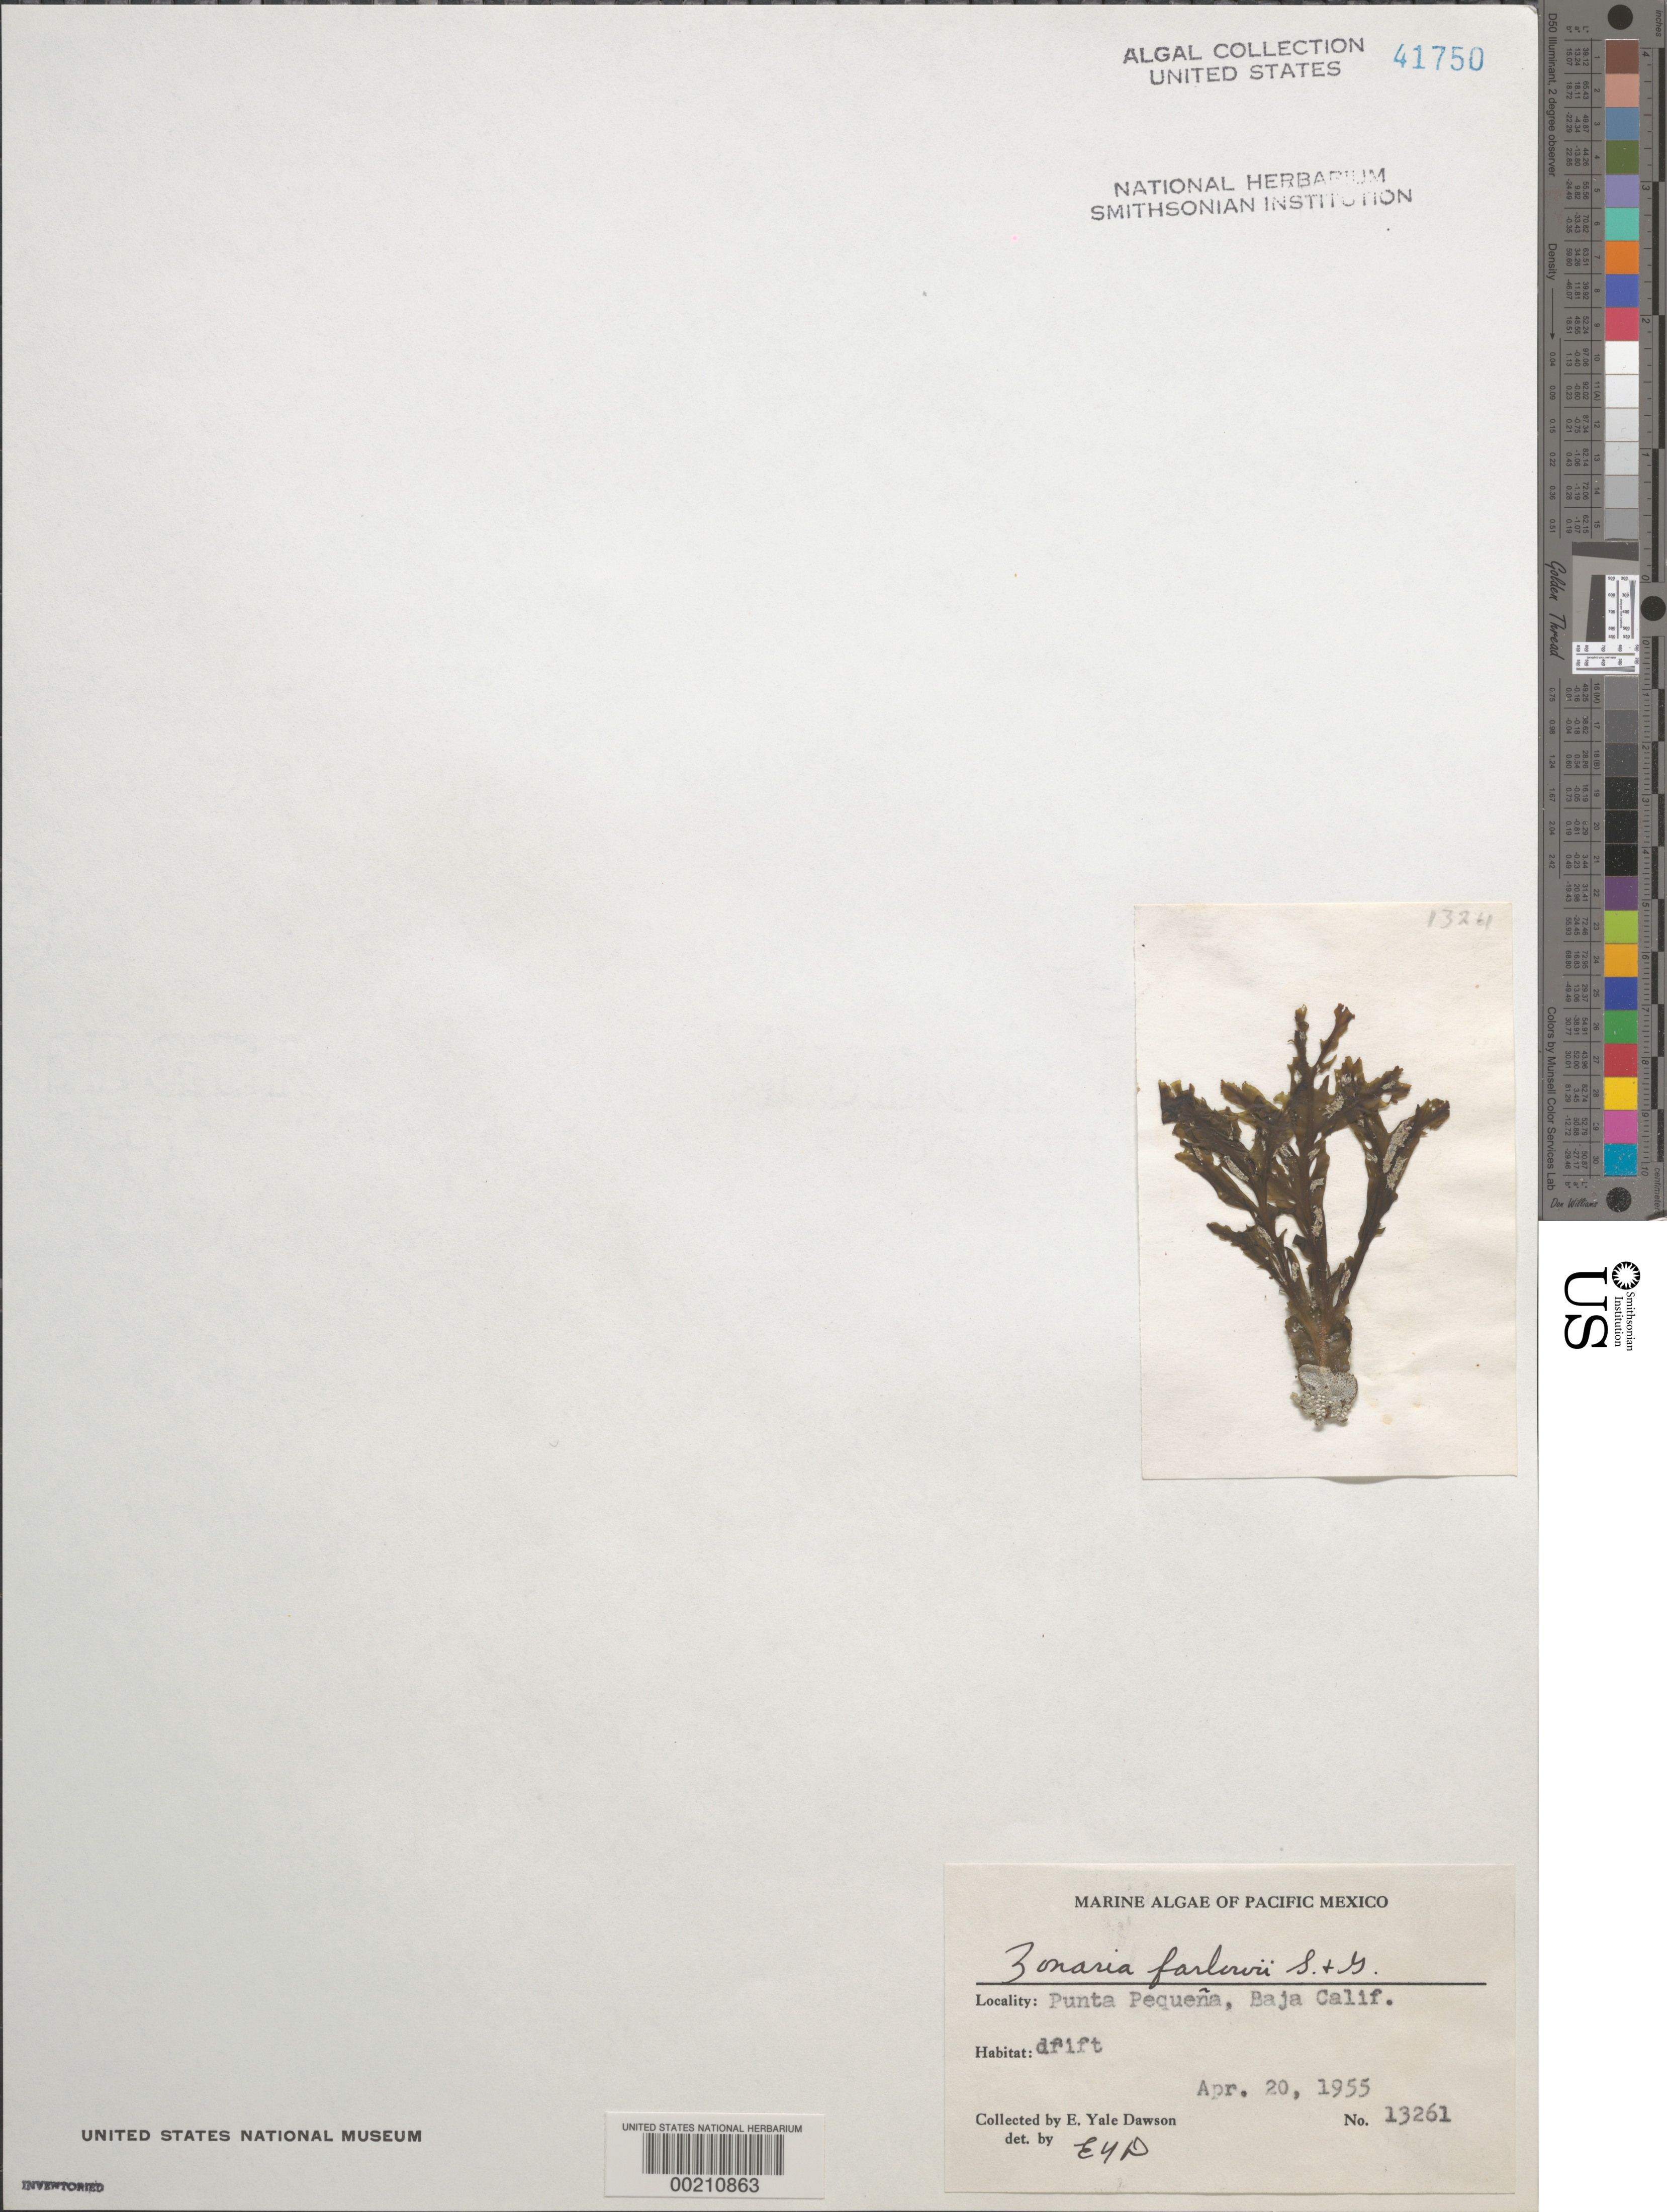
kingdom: Chromista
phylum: Ochrophyta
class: Phaeophyceae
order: Dictyotales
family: Dictyotaceae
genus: Zonaria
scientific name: Zonaria farlowii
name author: Setch. & N.L. Gardner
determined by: Dawson, E. Y.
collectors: E. Y. Dawson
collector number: EYD 13261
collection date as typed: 20 Apr 1955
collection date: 1955-04-20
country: Mexico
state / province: Baja California Sur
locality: Punta Pequena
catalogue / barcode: US 41750